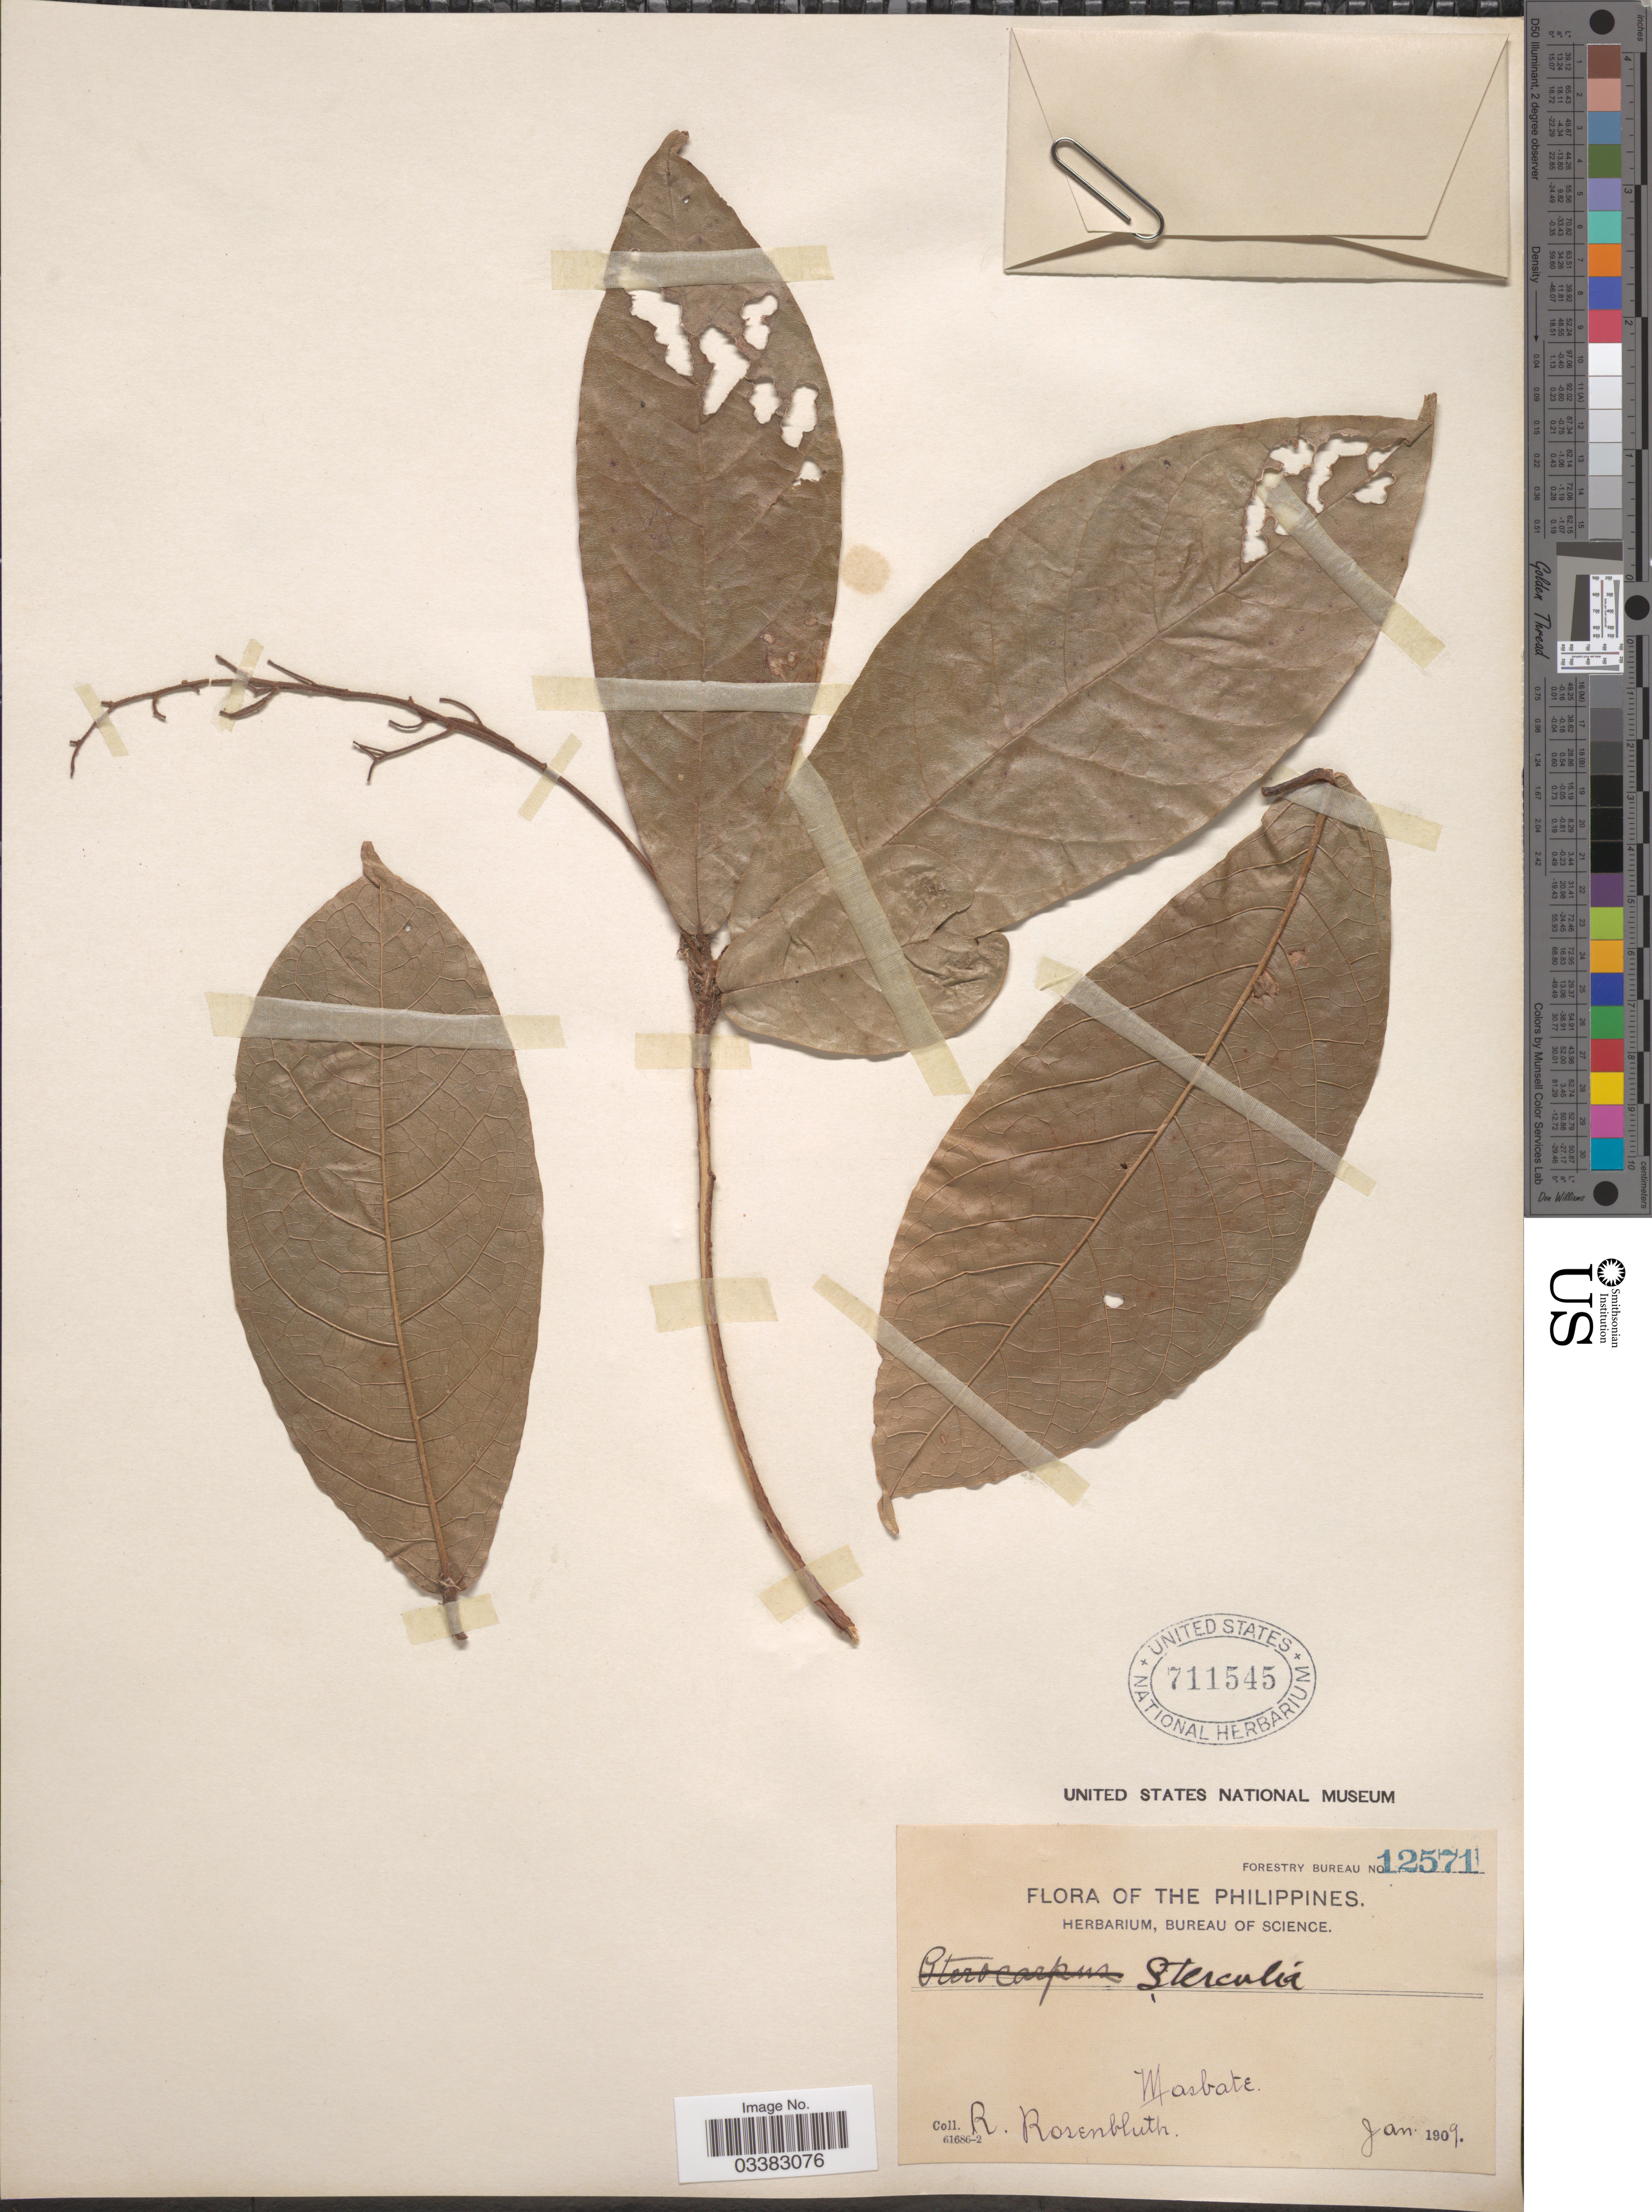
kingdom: Plantae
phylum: Tracheophyta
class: Magnoliopsida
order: Malvales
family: Malvaceae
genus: Sterculia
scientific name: Sterculia sp.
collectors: R. Rosenbluth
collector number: Forestry Bureau 12571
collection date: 1909-01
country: Philippines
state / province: Bicol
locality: Masbate.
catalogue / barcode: US 711545